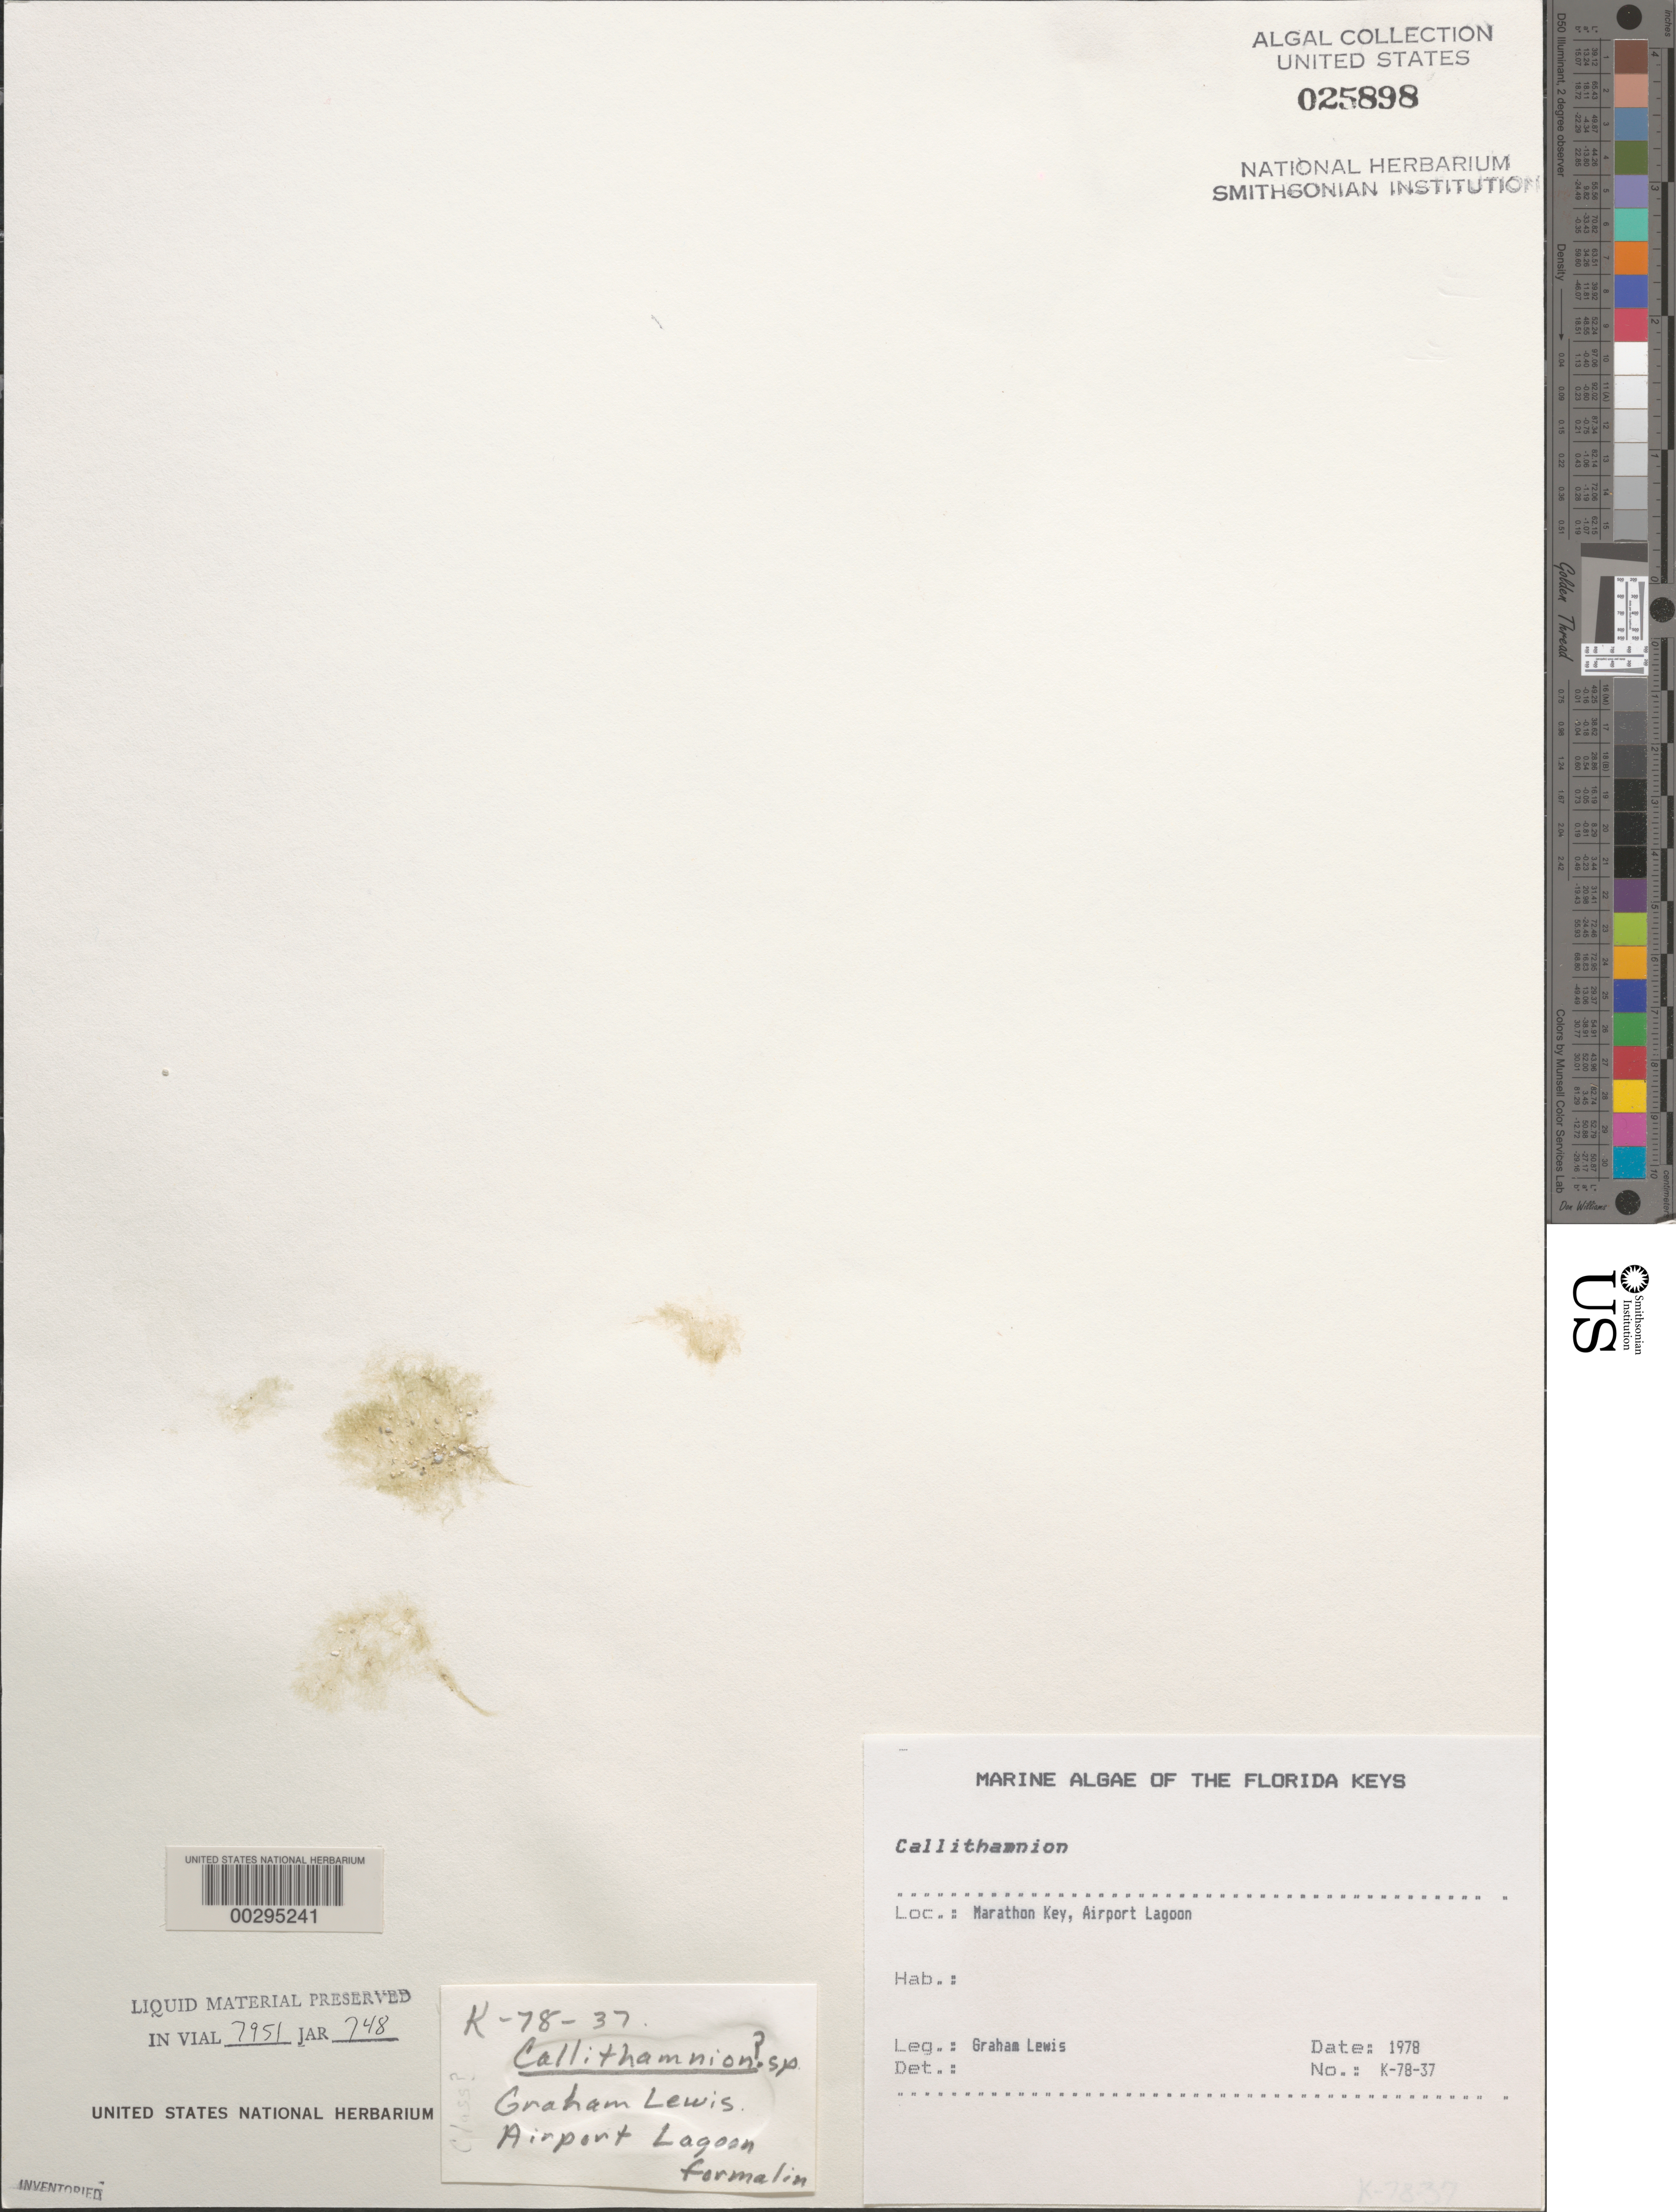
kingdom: Plantae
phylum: Rhodophyta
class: Florideophyceae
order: Ceramiales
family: Callithamniaceae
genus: Callithamnion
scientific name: Callithamnion sp.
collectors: G. Lewis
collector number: B-78-37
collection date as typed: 1978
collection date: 1978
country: United States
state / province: Florida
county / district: Monroe County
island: Key Vaca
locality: Marathon, airport lagoon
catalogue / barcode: US 25898